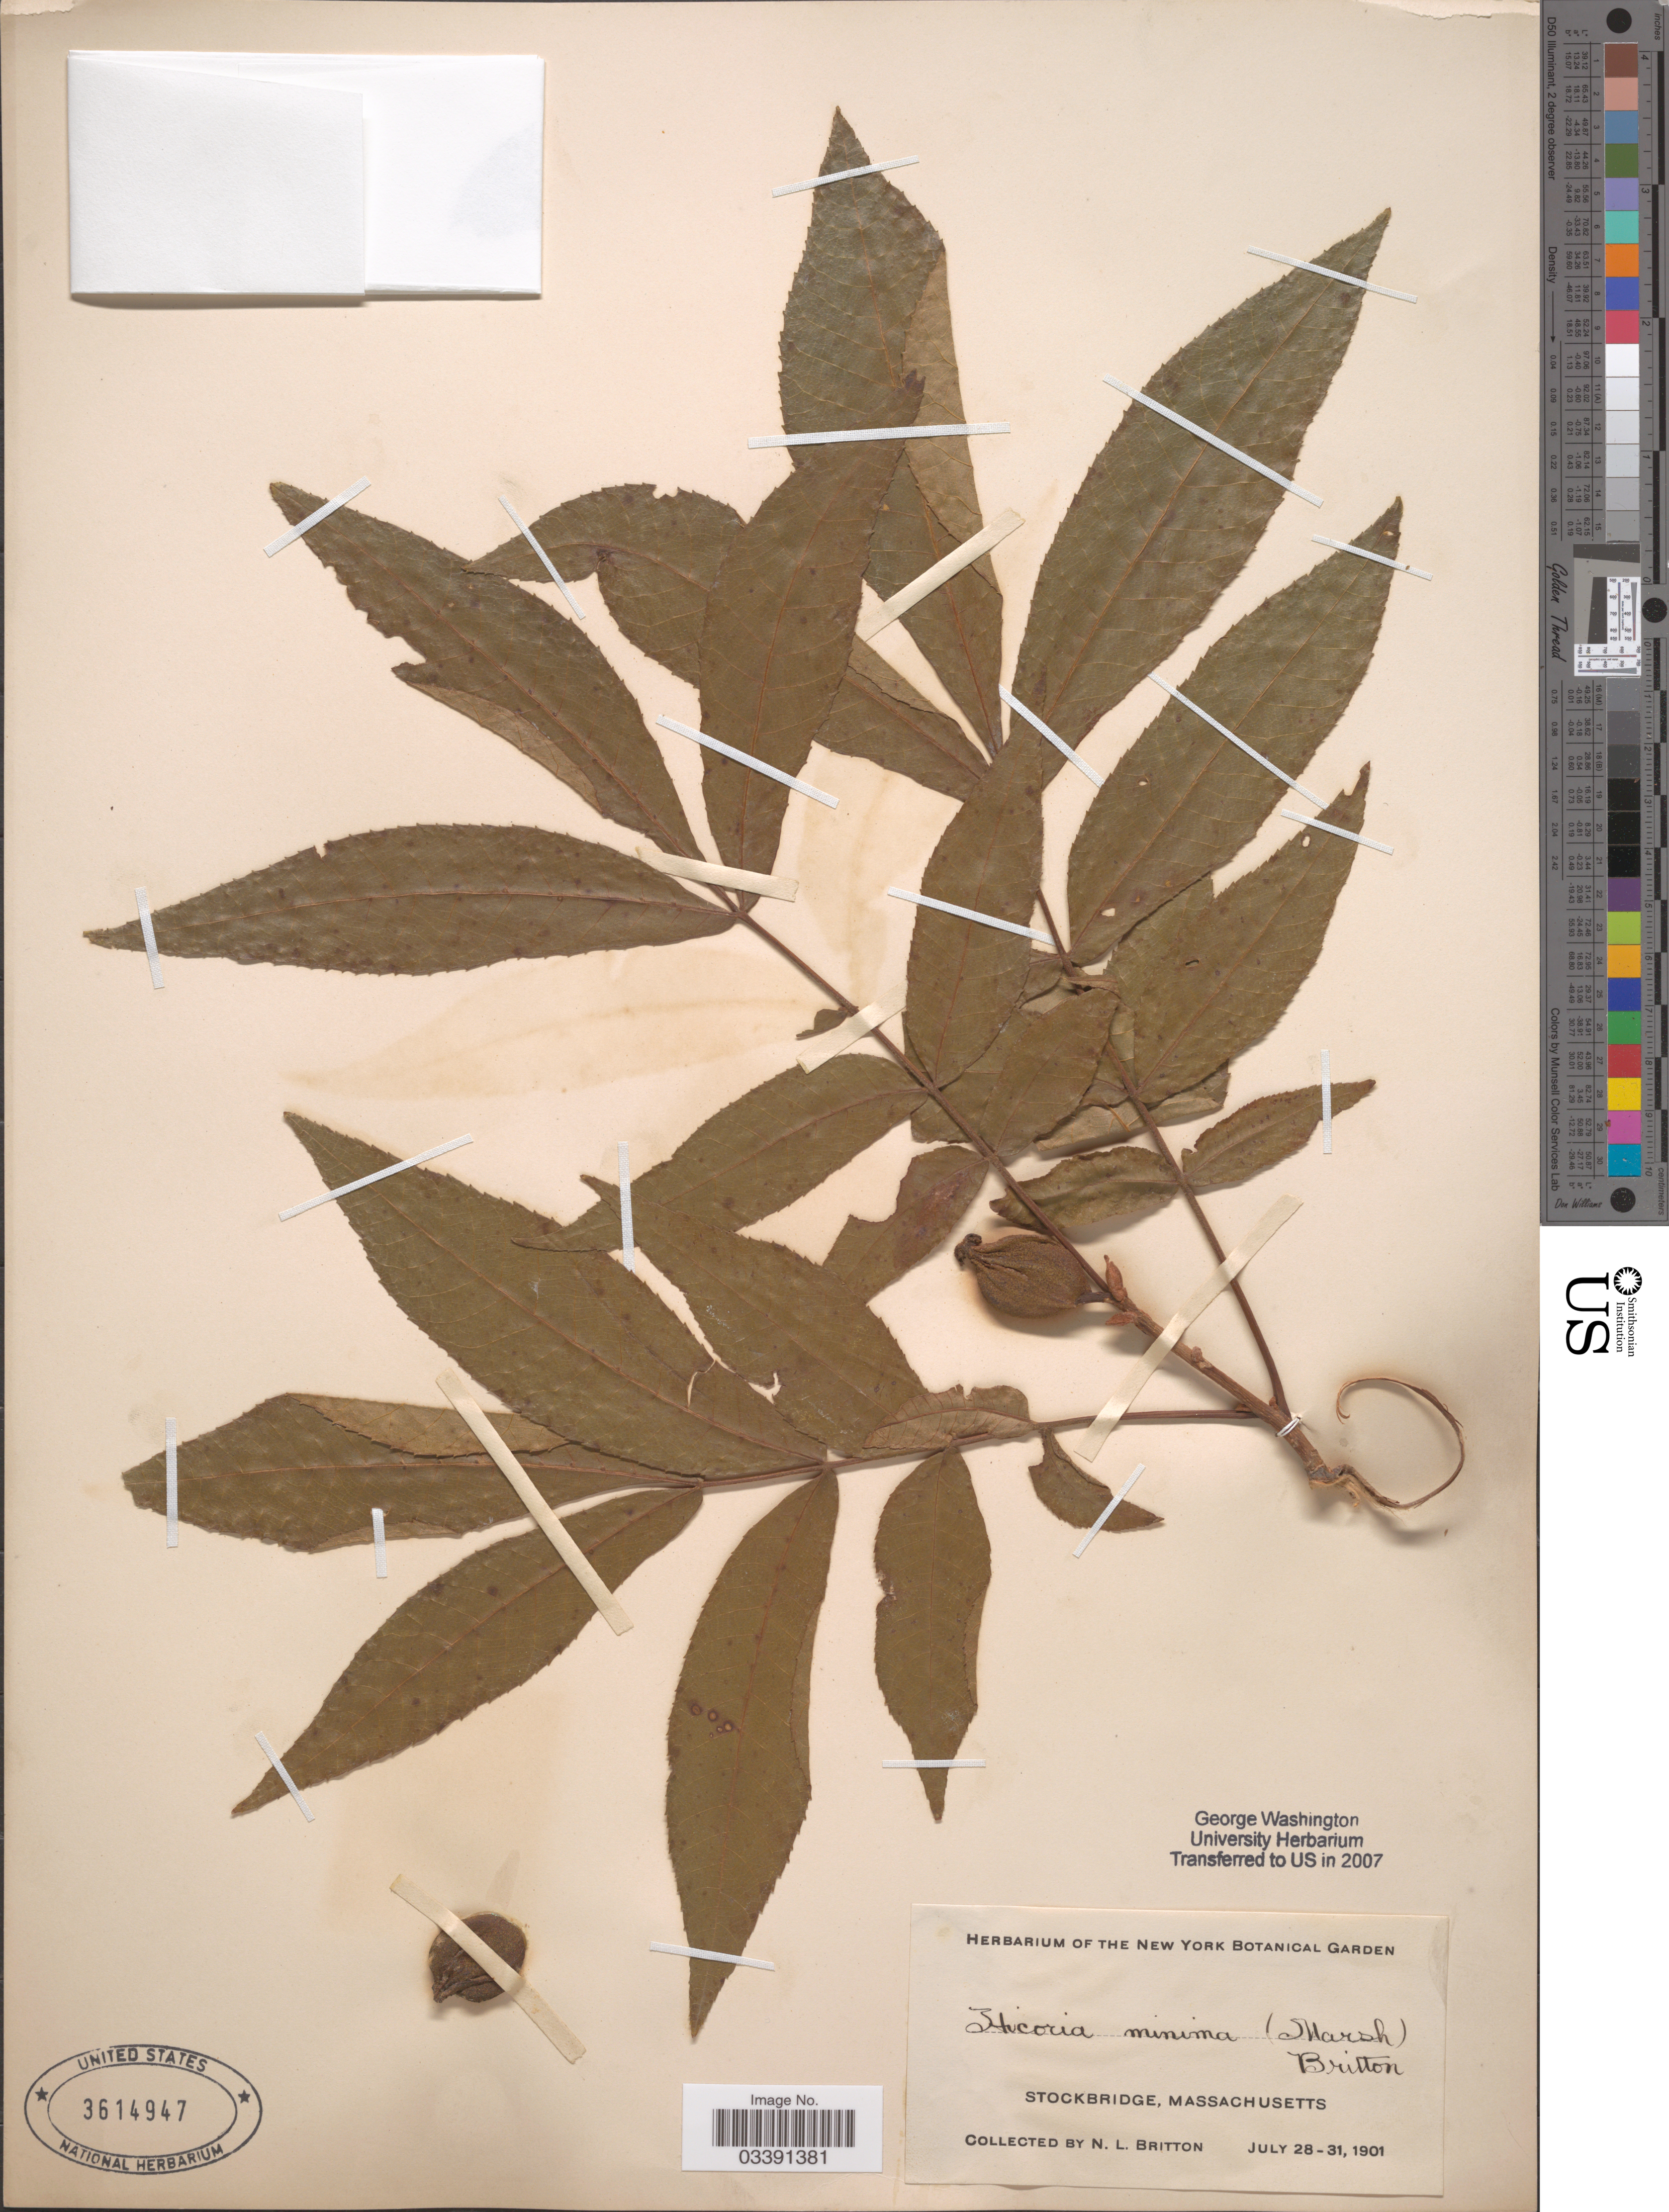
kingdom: Plantae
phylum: Tracheophyta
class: Magnoliopsida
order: Fagales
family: Juglandaceae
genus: Carya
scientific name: Carya cordiformis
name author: (Wangenh.) K. Koch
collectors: N. Britton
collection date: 1901-07-28/1901-07-31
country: United States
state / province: Massachusetts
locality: Stockbridge.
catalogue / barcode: US 3614947